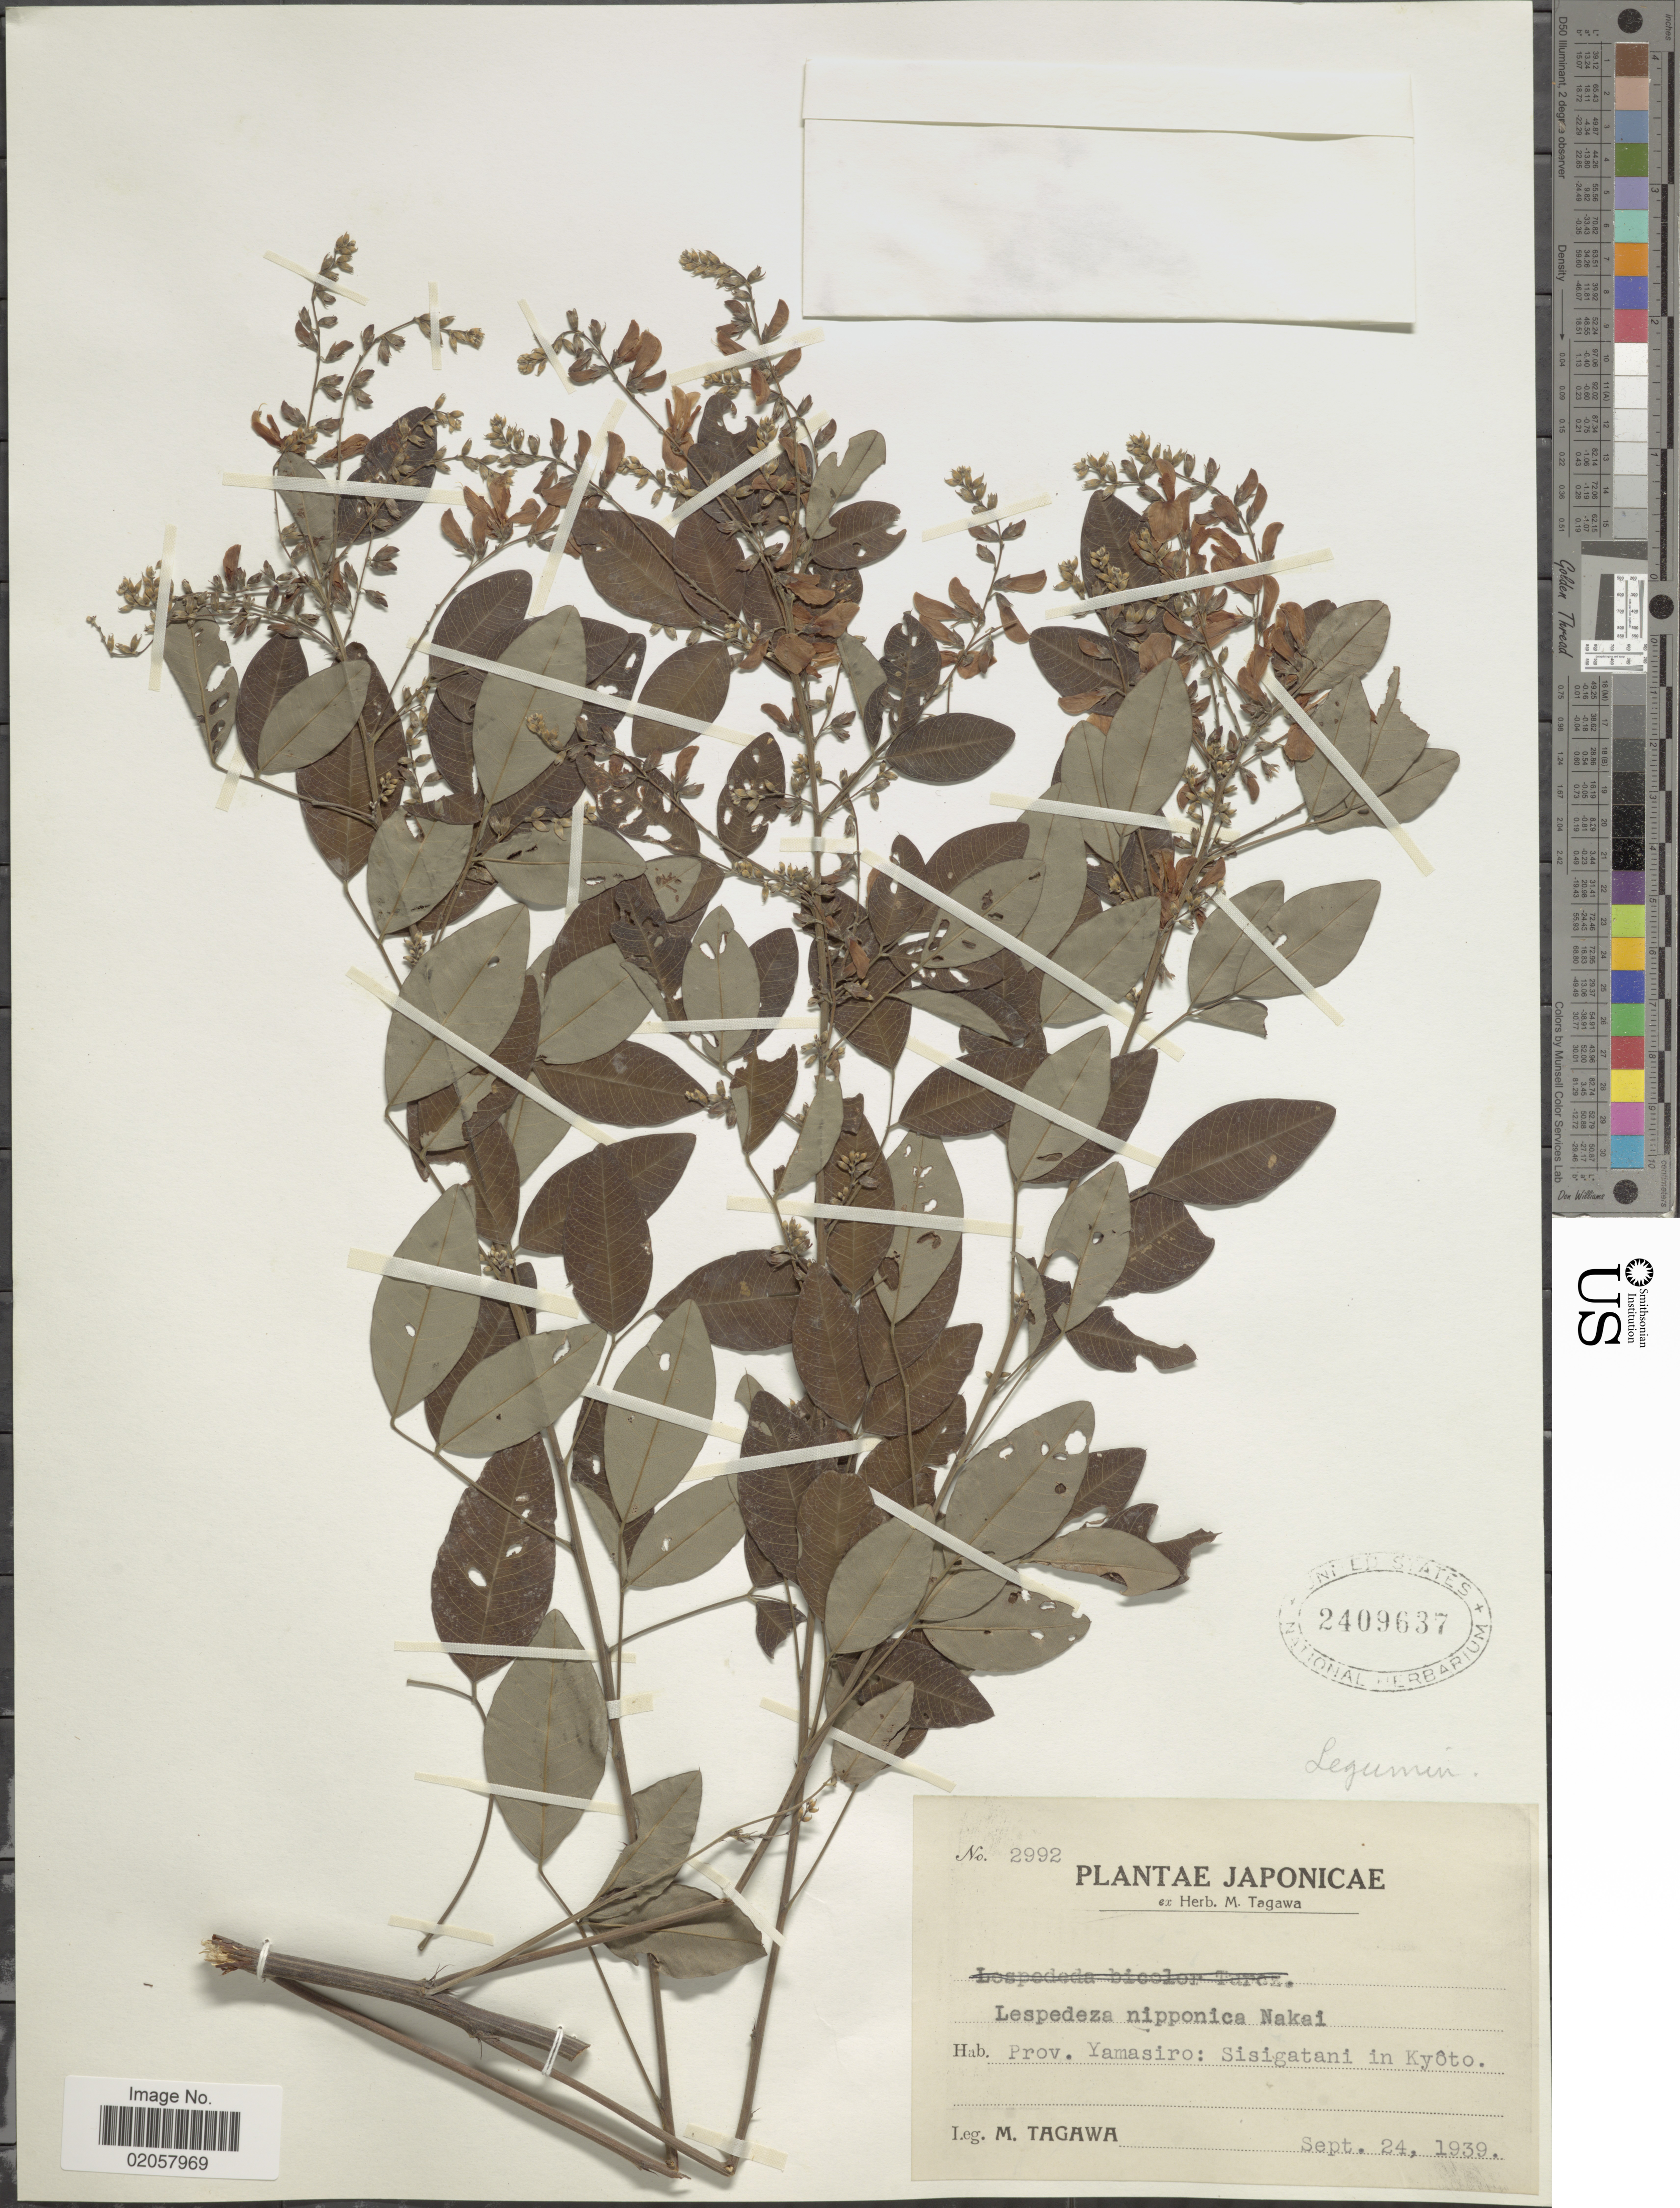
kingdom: Plantae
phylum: Tracheophyta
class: Magnoliopsida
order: Fabales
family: Fabaceae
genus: Lespedeza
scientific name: Lespedeza nipponica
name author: Nakai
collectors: M. Kitagawa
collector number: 2992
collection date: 1939-09-24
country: Japan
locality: Prov. Yamasiro: Sisigatani in Kyoto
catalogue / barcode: US 2409637